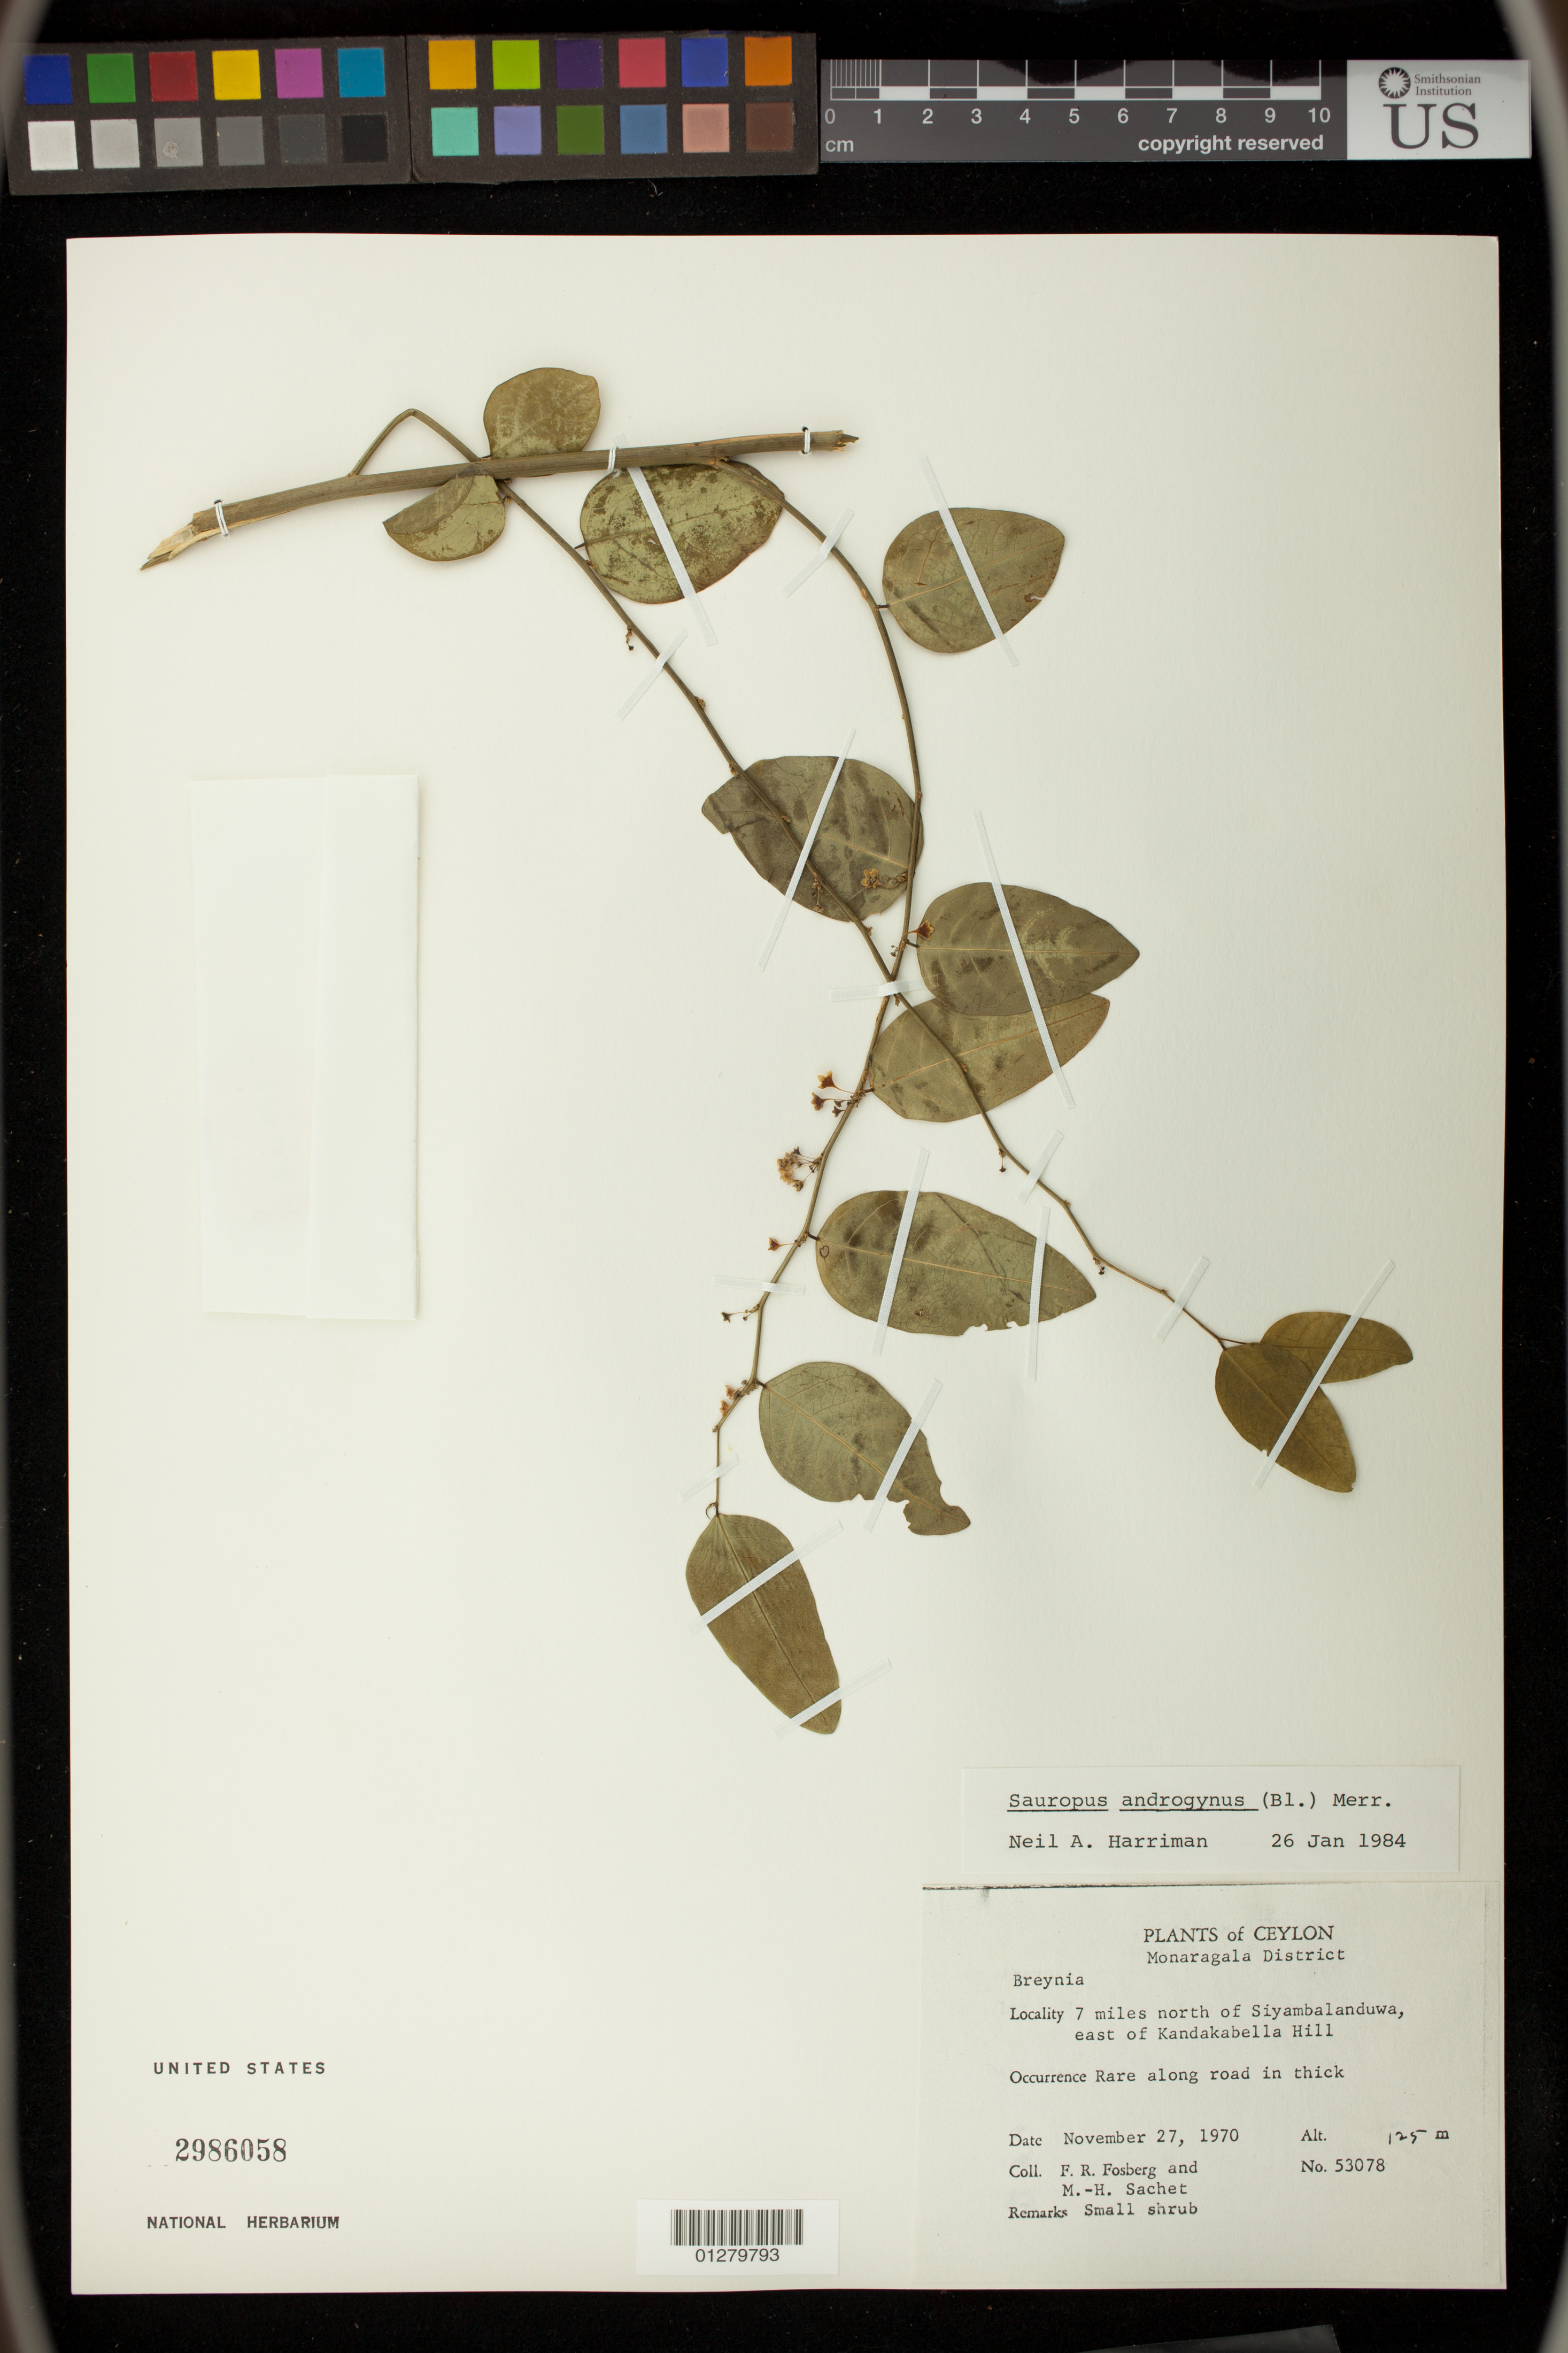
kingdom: Plantae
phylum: Tracheophyta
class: Magnoliopsida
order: Malpighiales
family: Phyllanthaceae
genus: Sauropus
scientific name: Sauropus androgynus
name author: (L.) Merr.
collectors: F. R. Fosberg & M.-H. Sachet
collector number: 53078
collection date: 1970-11-27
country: Sri Lanka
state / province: Uva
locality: Monaragala District,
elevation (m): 125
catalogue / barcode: US 2986058